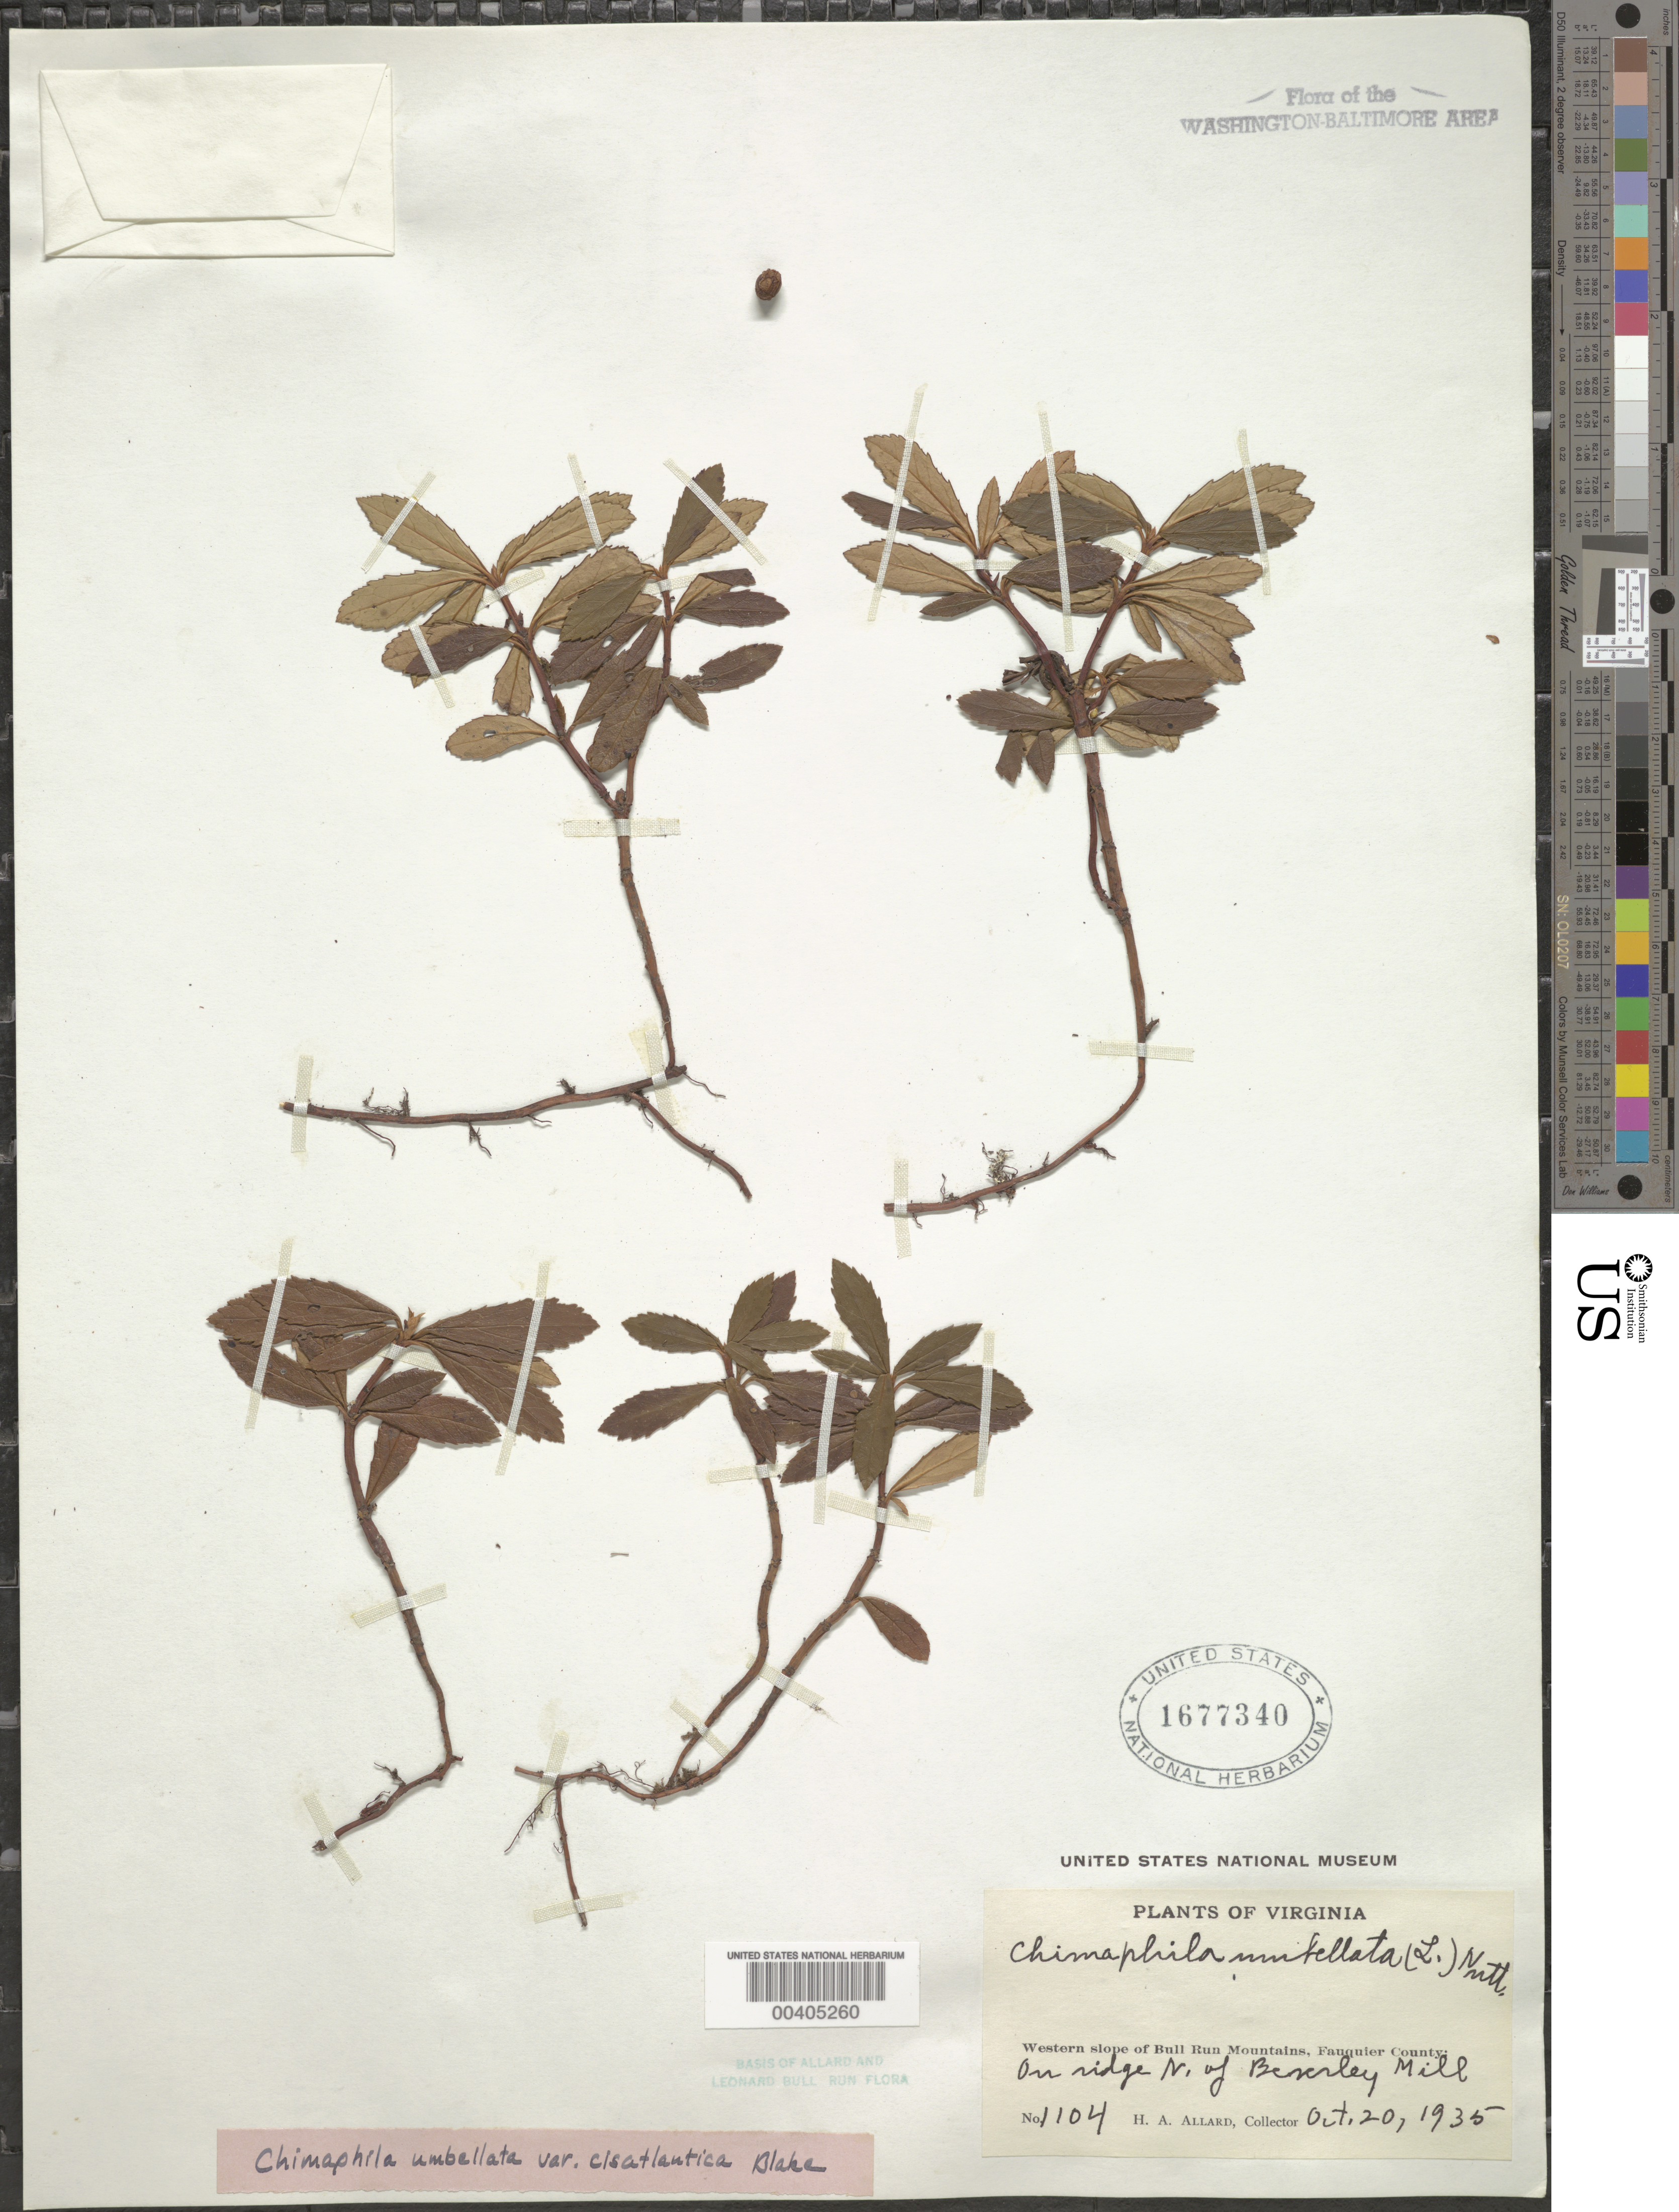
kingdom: Plantae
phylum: Tracheophyta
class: Magnoliopsida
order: Ericales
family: Ericaceae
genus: Chimaphila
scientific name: Chimaphila umbellata var. cisatlantica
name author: S.F. Blake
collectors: H. A. Allard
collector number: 1104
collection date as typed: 20 Oct 1935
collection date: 1935-10-20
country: United States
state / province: Virginia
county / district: Fauquier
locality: North of Beverley Mill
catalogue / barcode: US 1677340